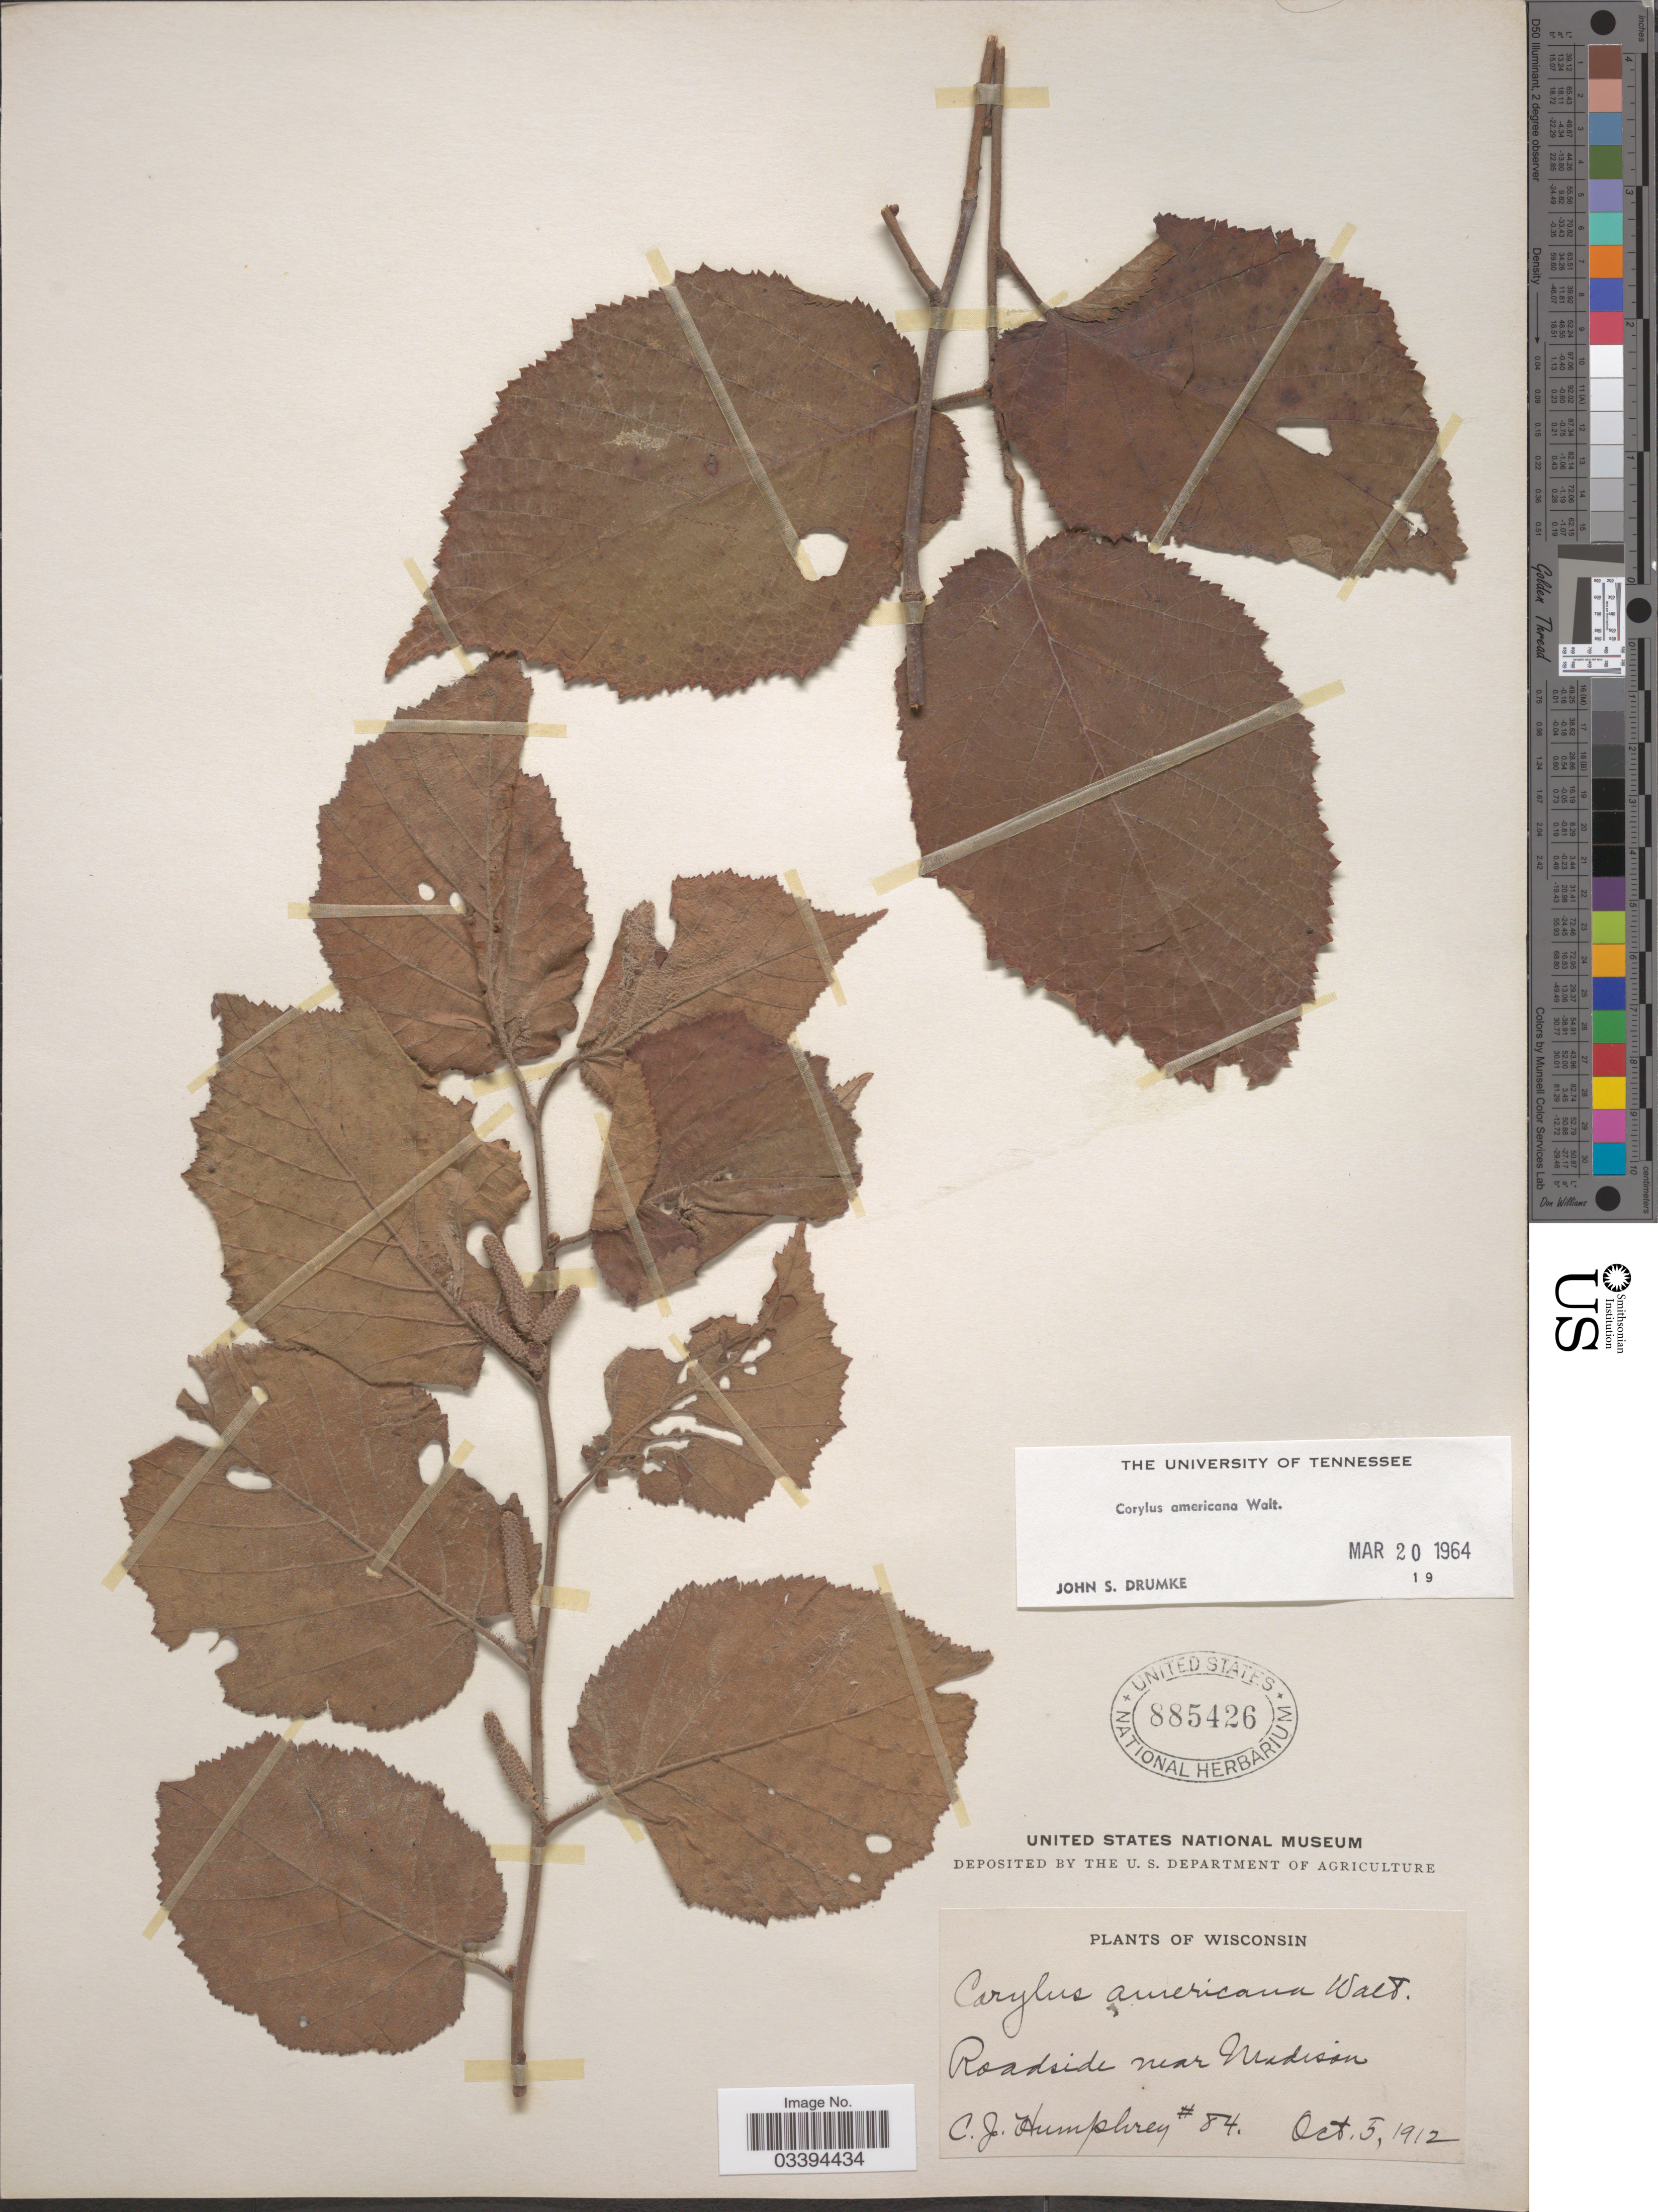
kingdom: Plantae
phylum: Tracheophyta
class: Magnoliopsida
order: Fagales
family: Betulaceae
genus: Corylus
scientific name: Corylus americana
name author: Walter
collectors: C. Humphrey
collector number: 84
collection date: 1912-10-05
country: United States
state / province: Wisconsin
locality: Roadside near Madison.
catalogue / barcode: US 885426